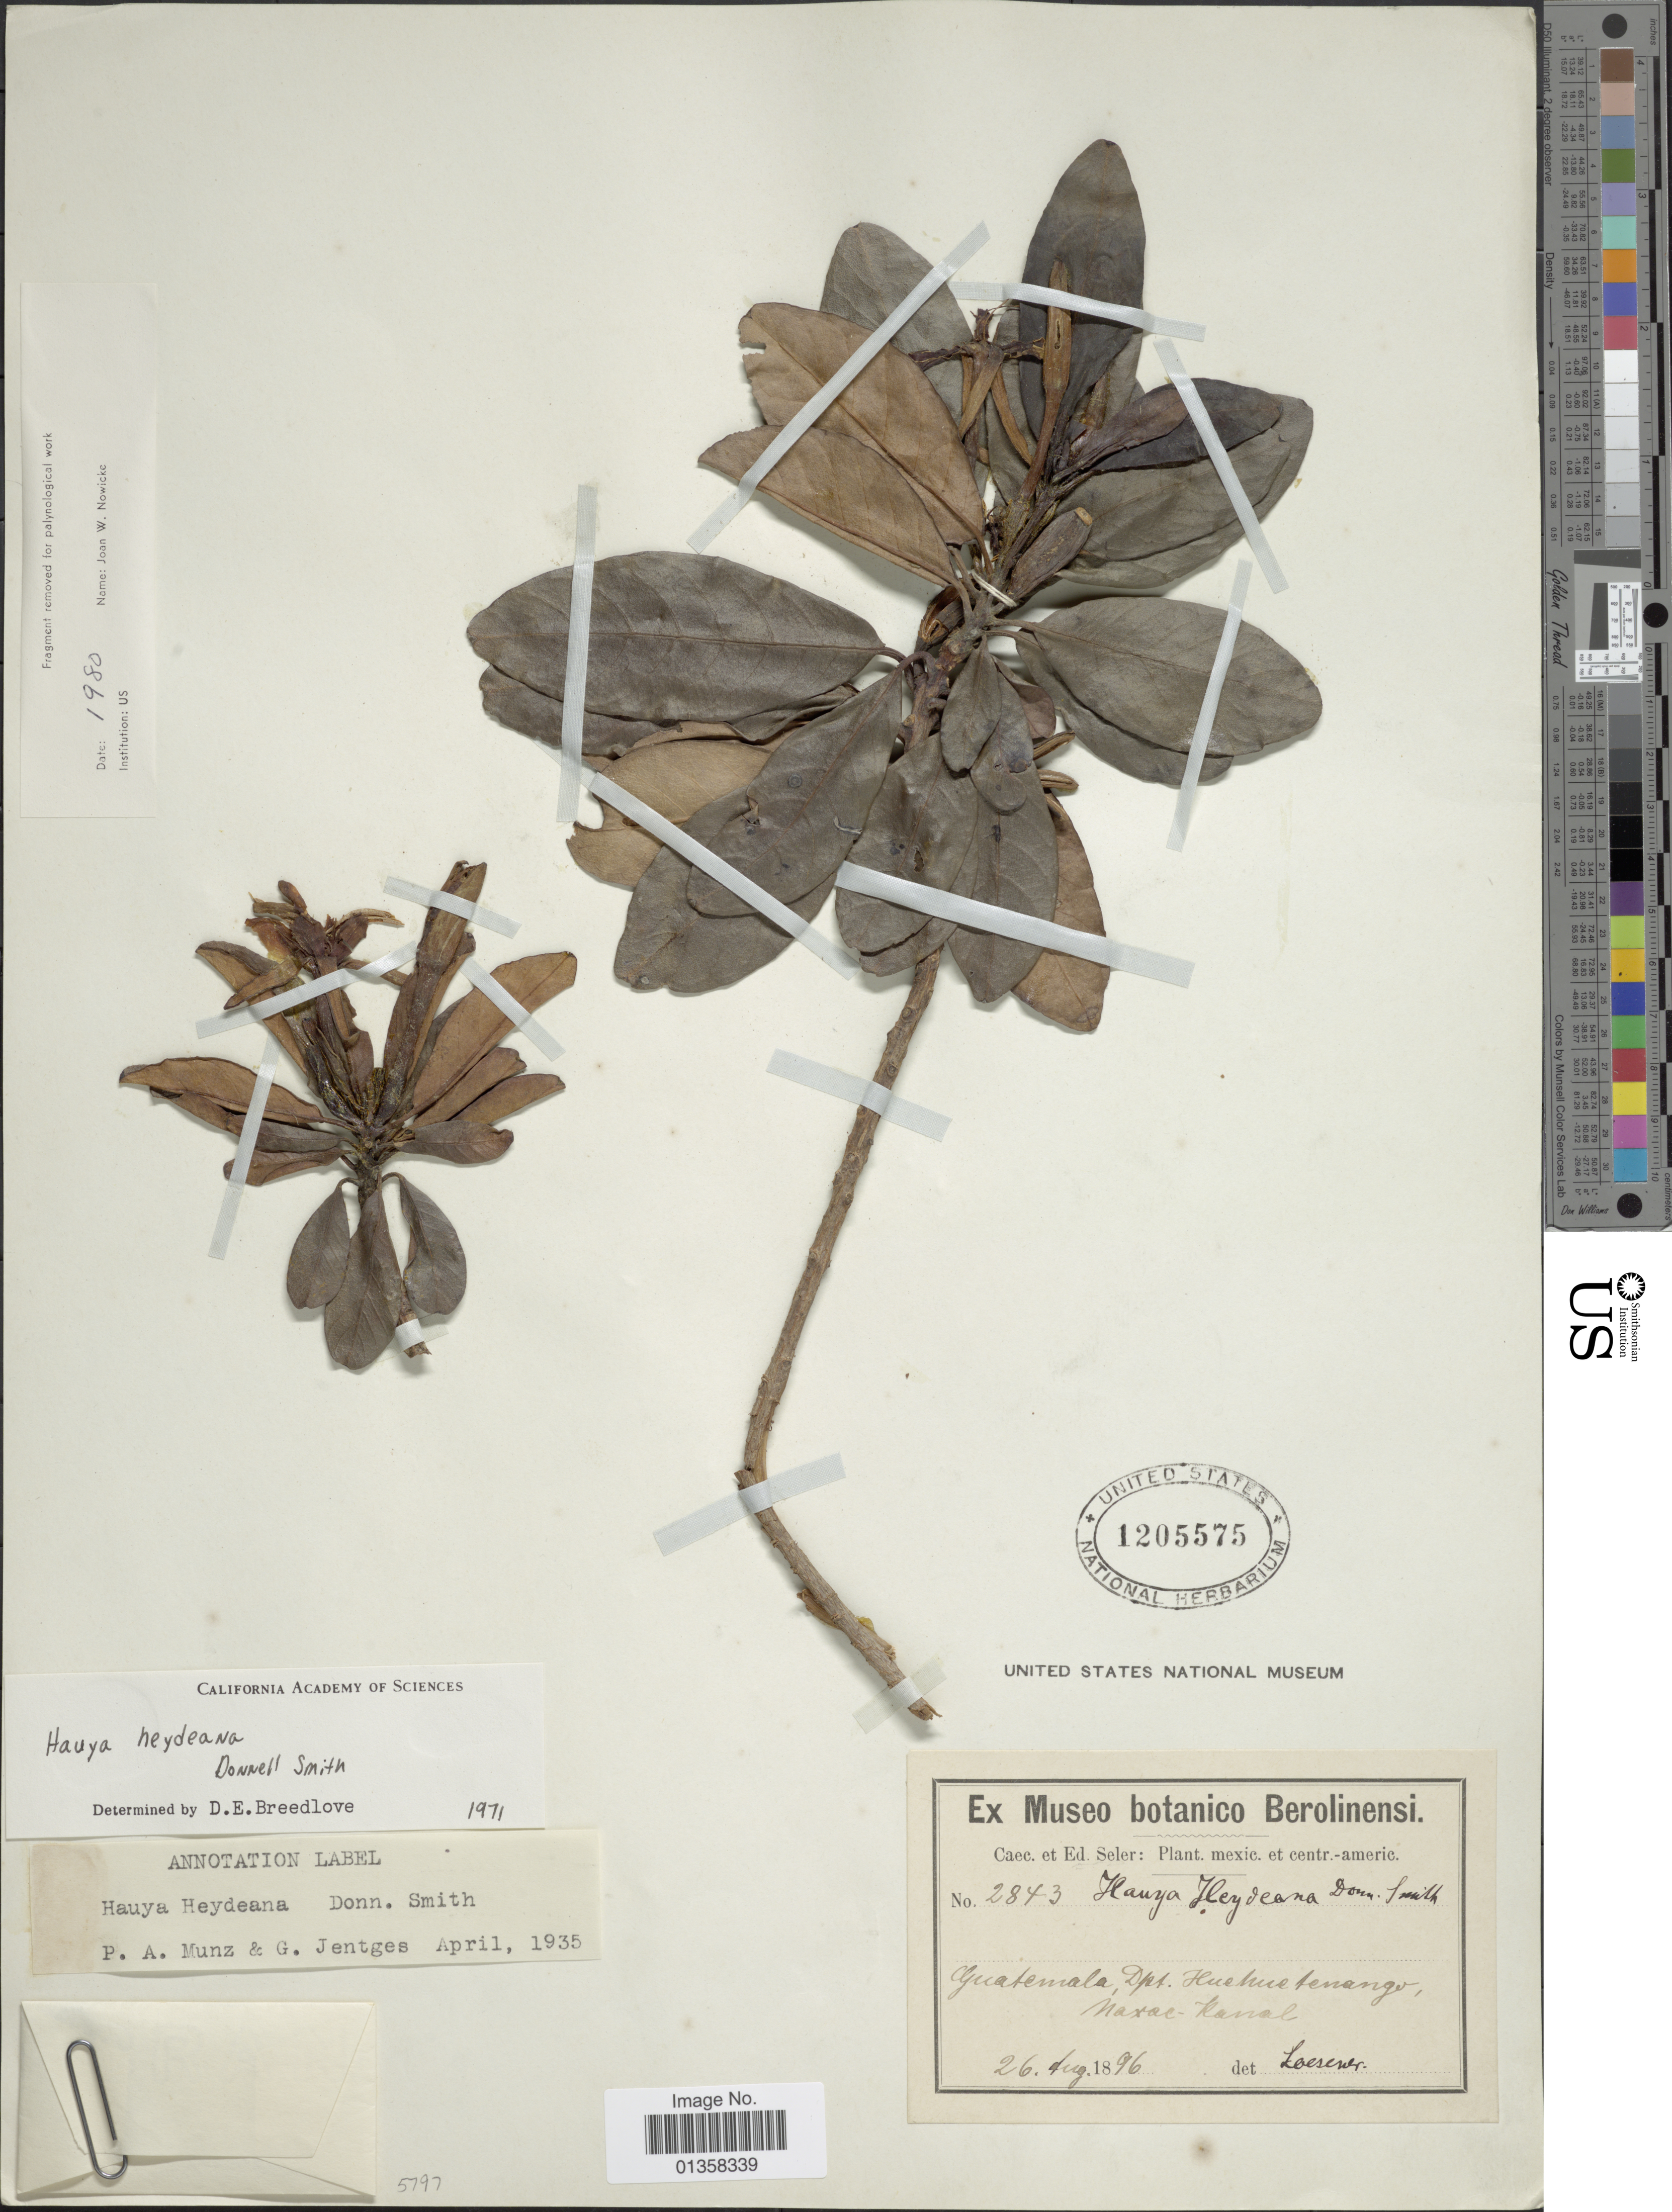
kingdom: Plantae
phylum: Tracheophyta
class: Magnoliopsida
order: Myrtales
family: Onagraceae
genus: Hauya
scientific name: Hauya elegans subsp. barcenae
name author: (Hemsl.) P.H. Raven & Breedlove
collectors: ex Museo Botanico Berolinensi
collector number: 2843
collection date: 1896-08-26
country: Guatemala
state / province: Huehuetenango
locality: Naxac-Kanal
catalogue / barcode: US 1205575